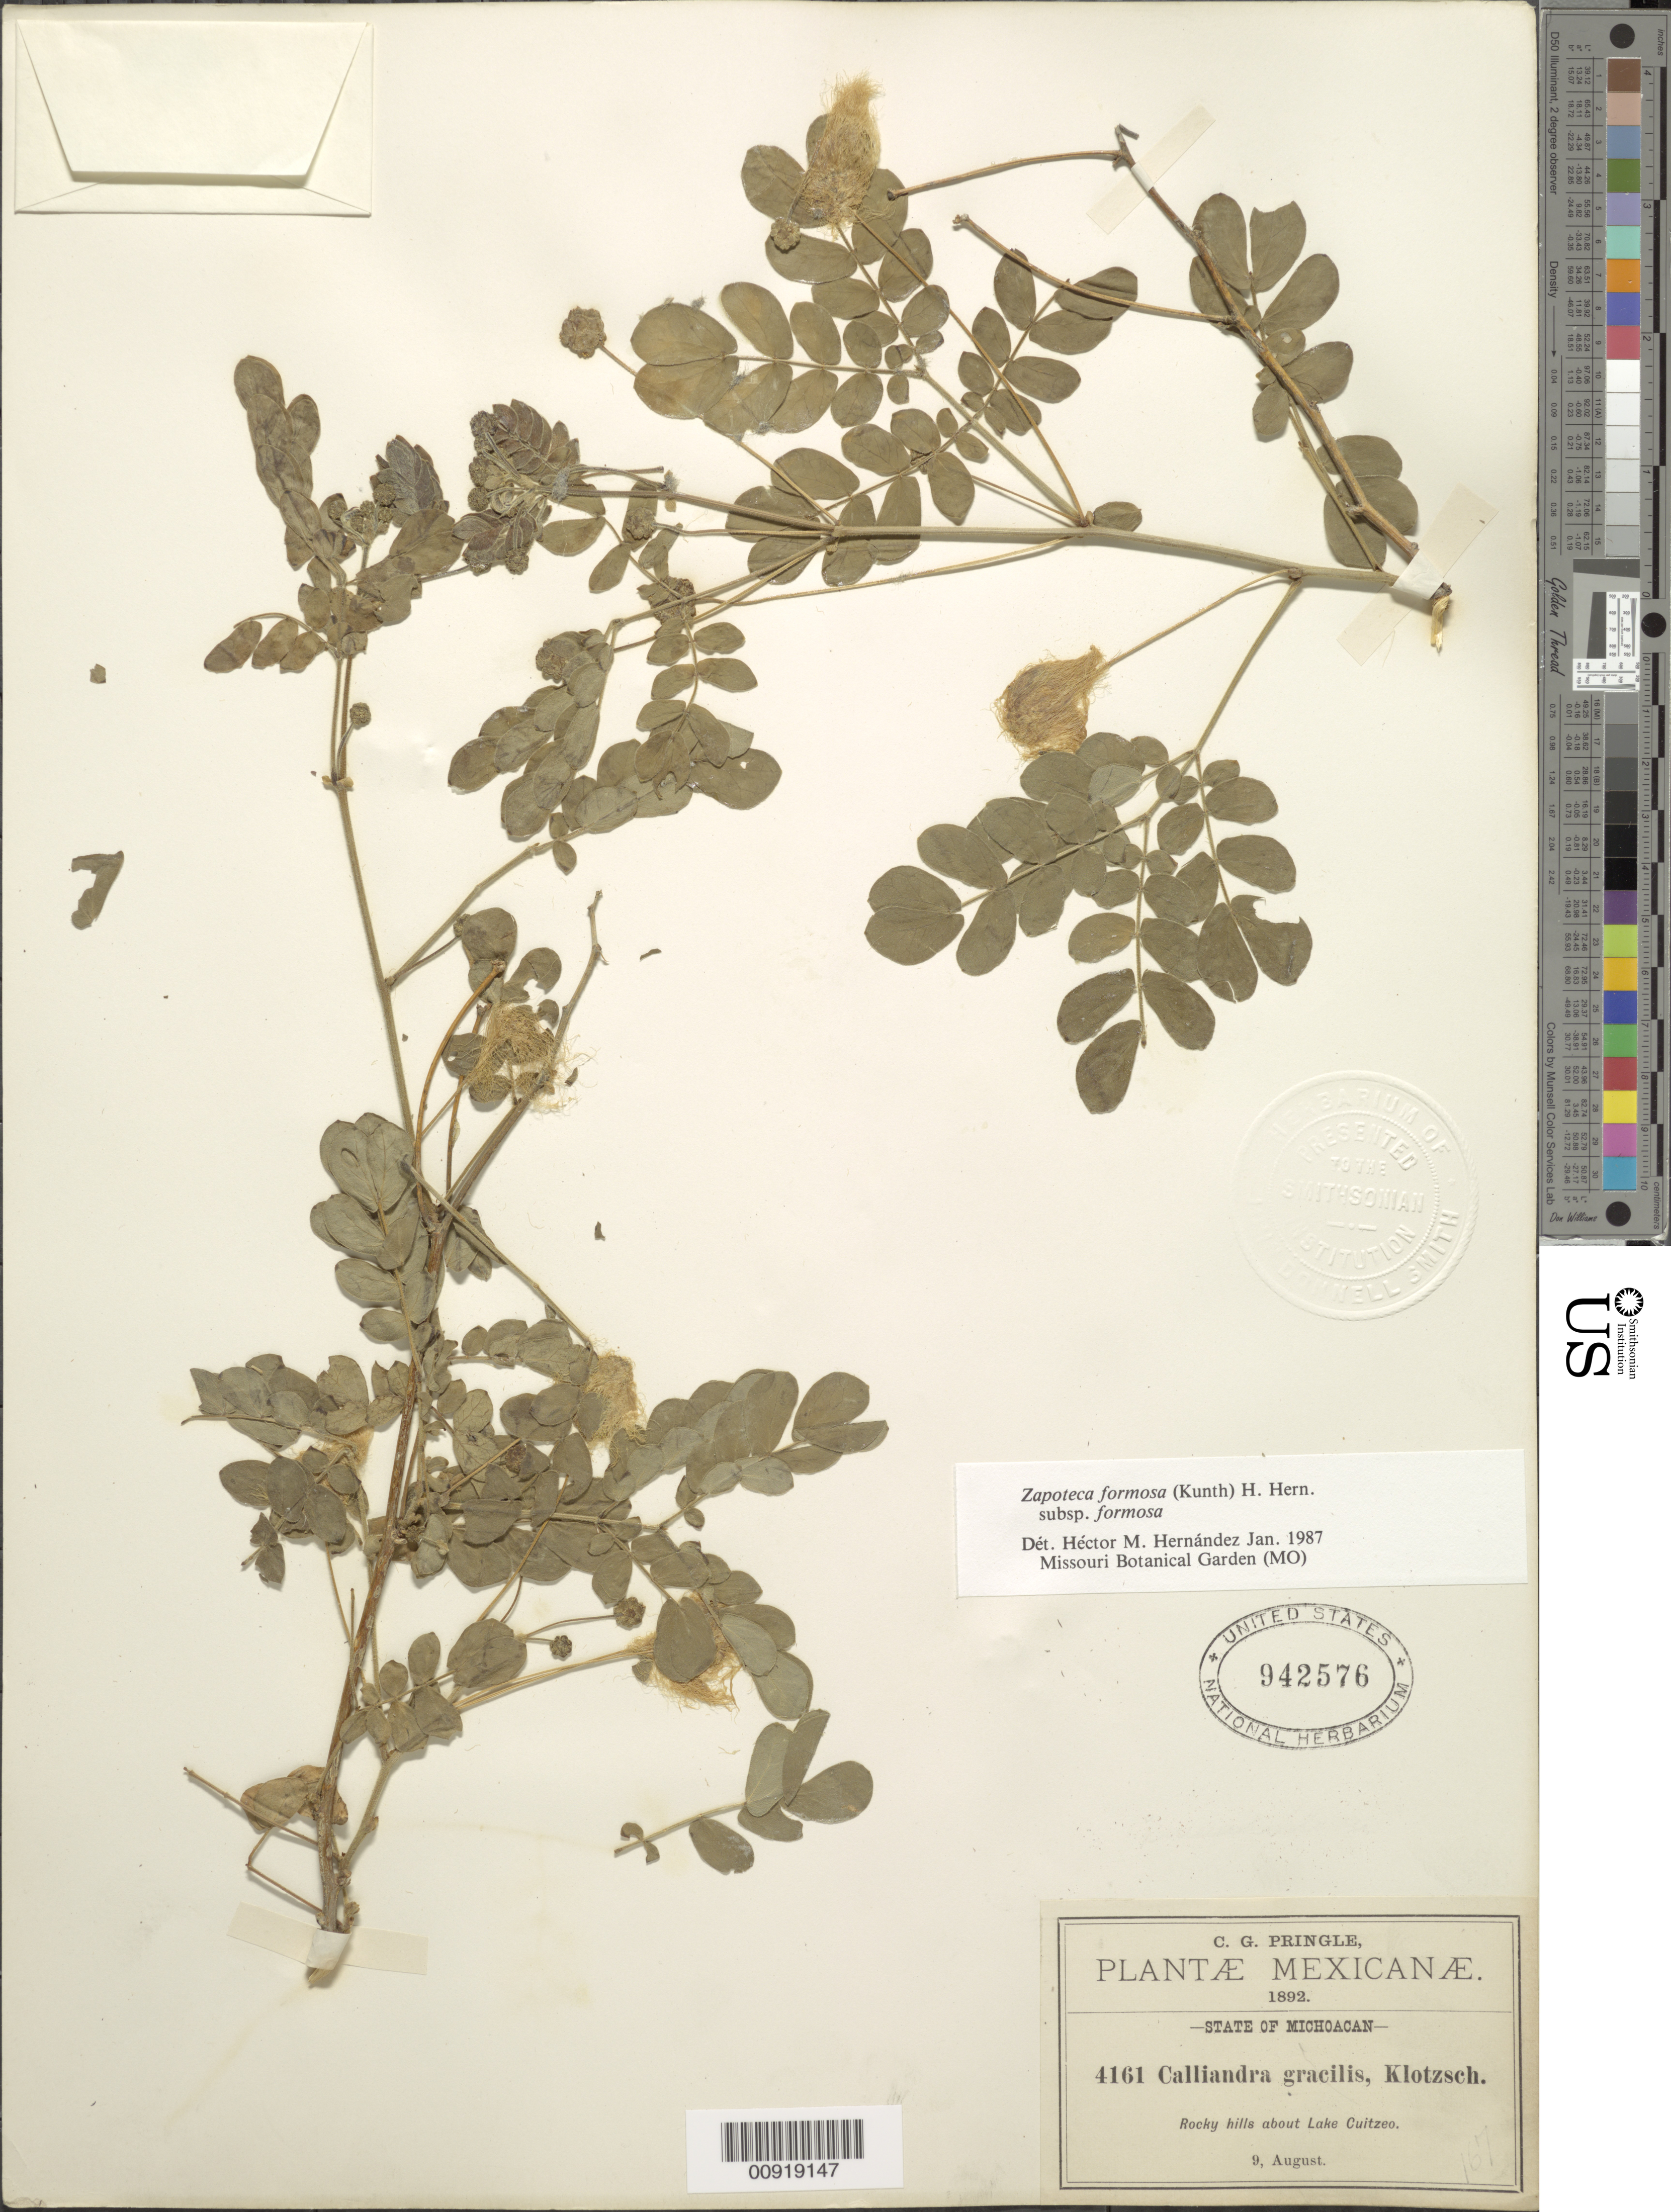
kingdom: Plantae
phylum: Tracheophyta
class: Magnoliopsida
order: Fabales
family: Fabaceae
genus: Zapoteca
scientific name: Zapoteca formosa subsp. formosa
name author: (Kunth) H.M. Hern.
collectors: C. G. Pringle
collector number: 4161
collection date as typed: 09 Aug 1892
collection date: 1892-08-09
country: Mexico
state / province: Michoacán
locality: About Lake Cuitzeo, State of Michoacán.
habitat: Rocky hills.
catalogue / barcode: US 942576